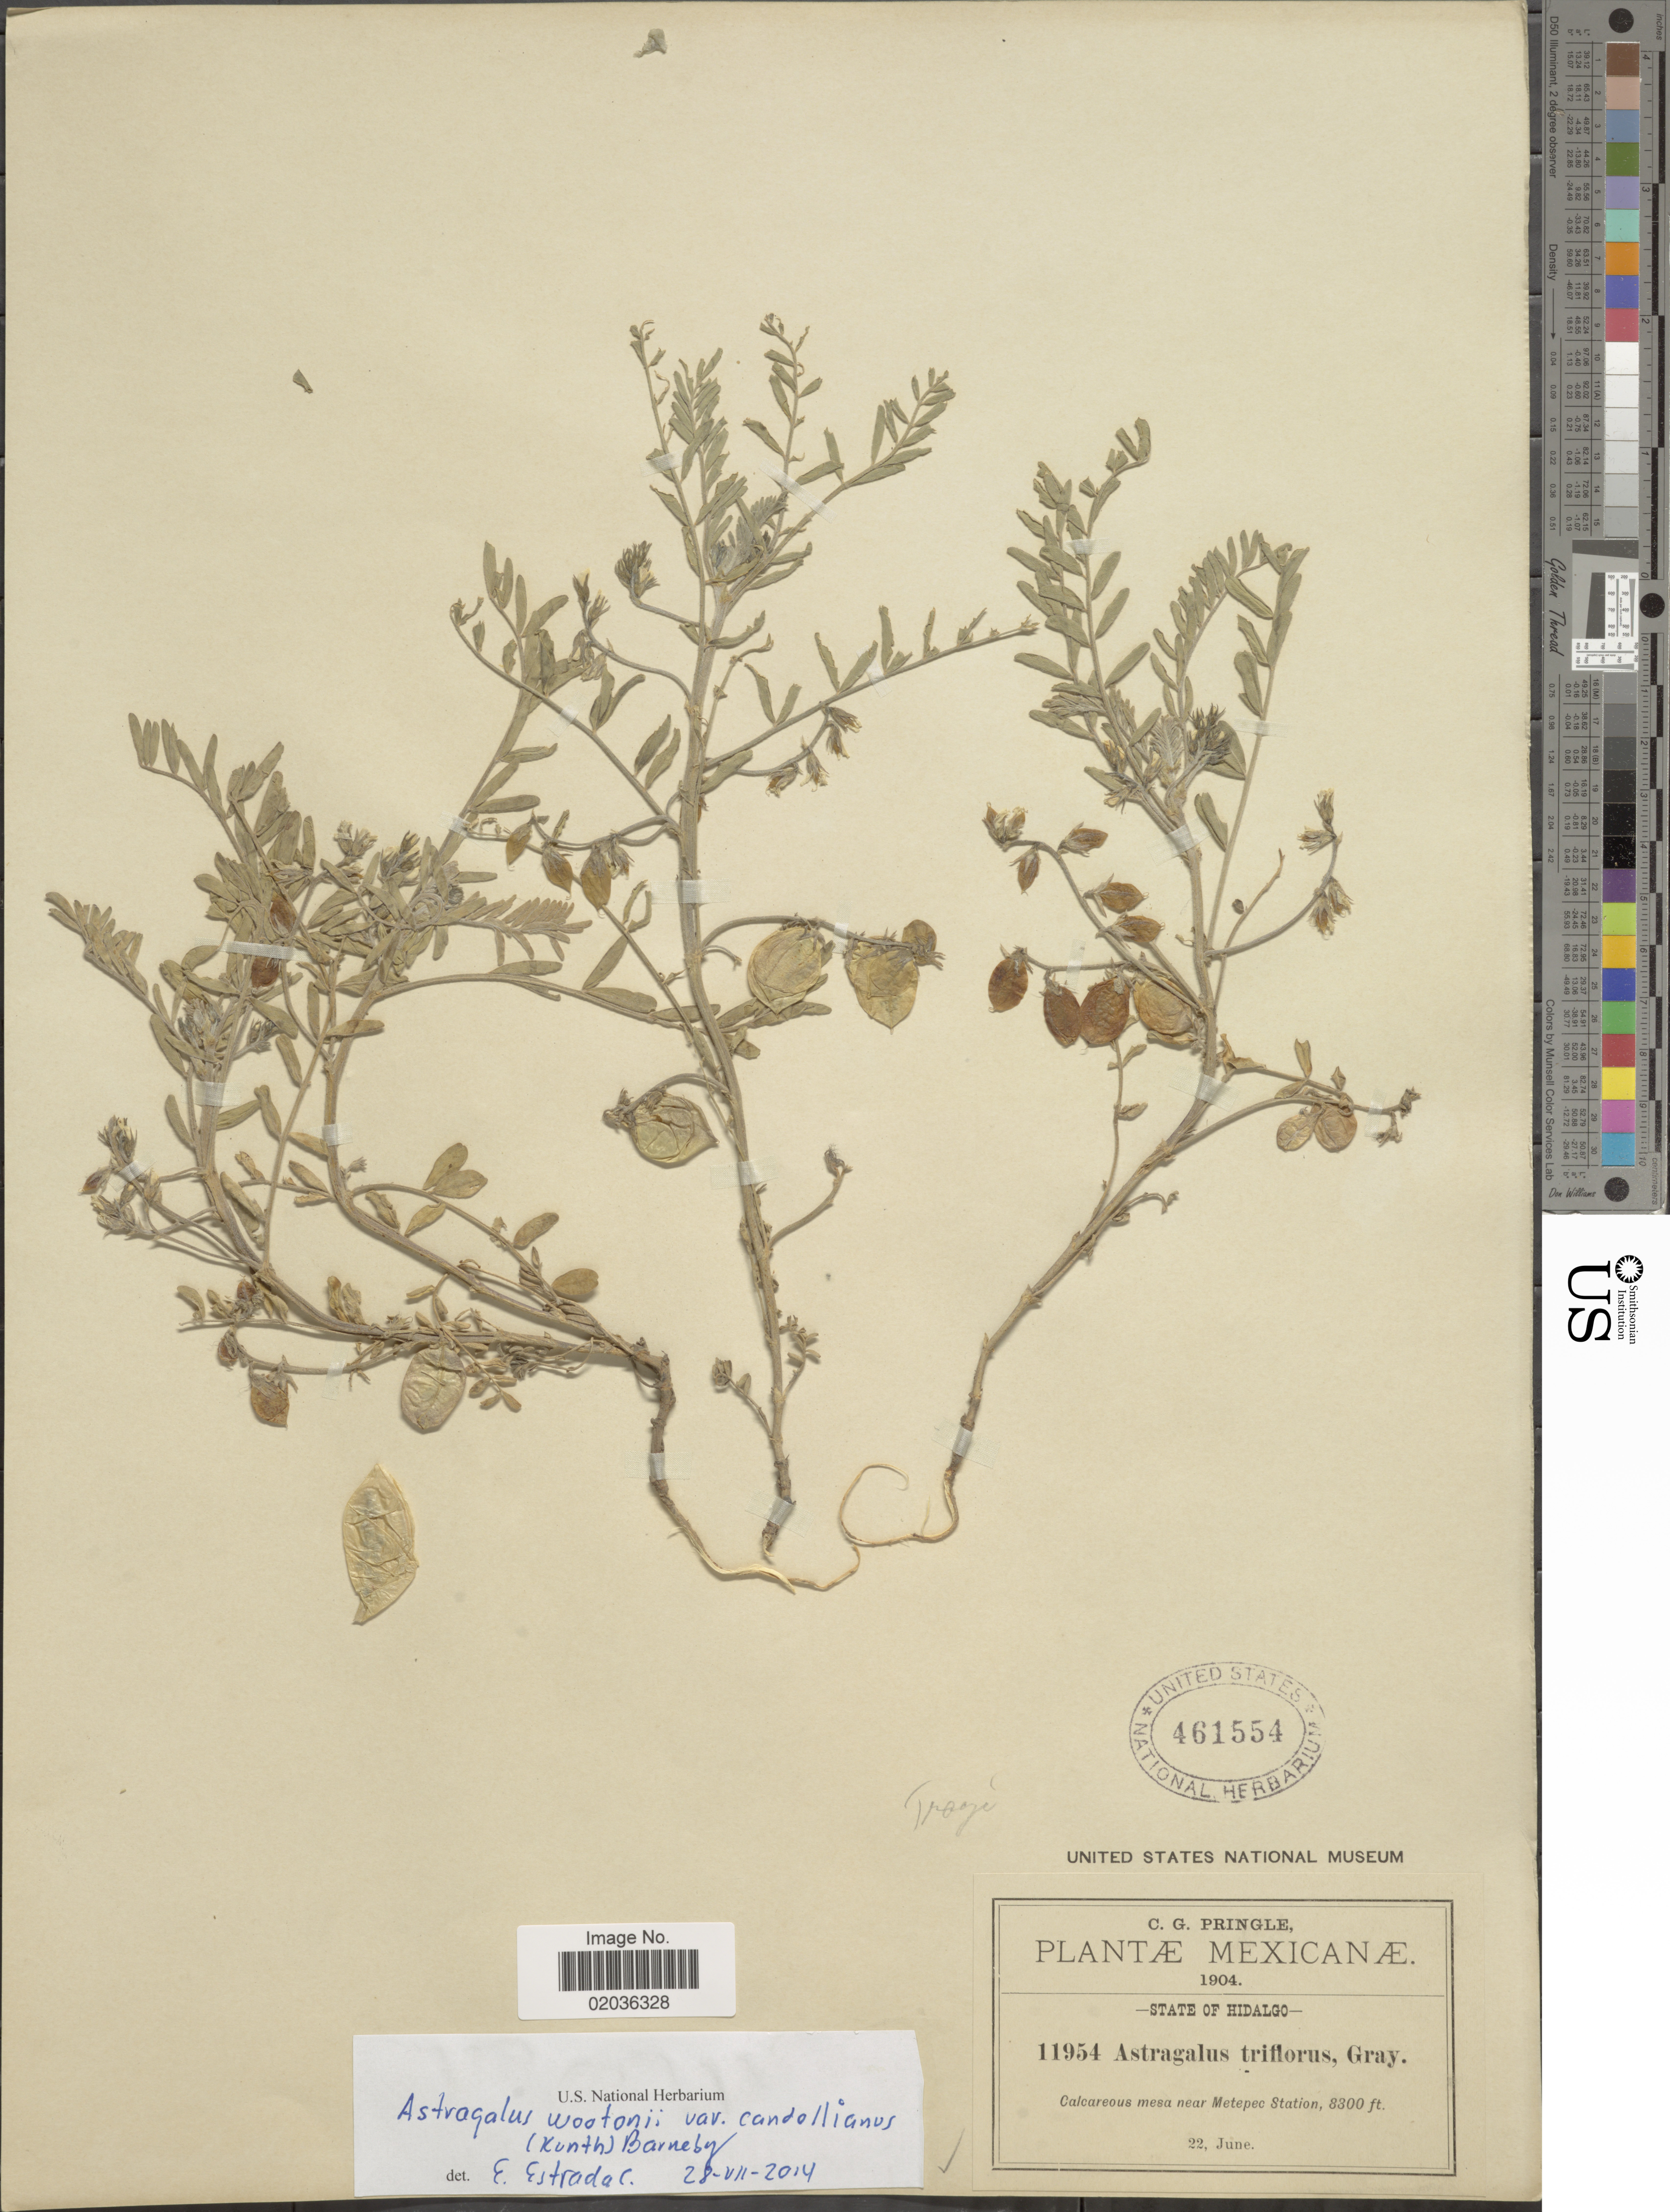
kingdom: Plantae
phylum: Tracheophyta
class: Magnoliopsida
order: Fabales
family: Fabaceae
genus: Astragalus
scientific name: Astragalus wootonii var. candollianus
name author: (Kunth) Barneby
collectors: C. G. Pringle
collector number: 11954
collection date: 1904-06-22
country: Mexico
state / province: Hidalgo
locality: Calcareous mesa near Metepec Station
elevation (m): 2530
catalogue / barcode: US 461554